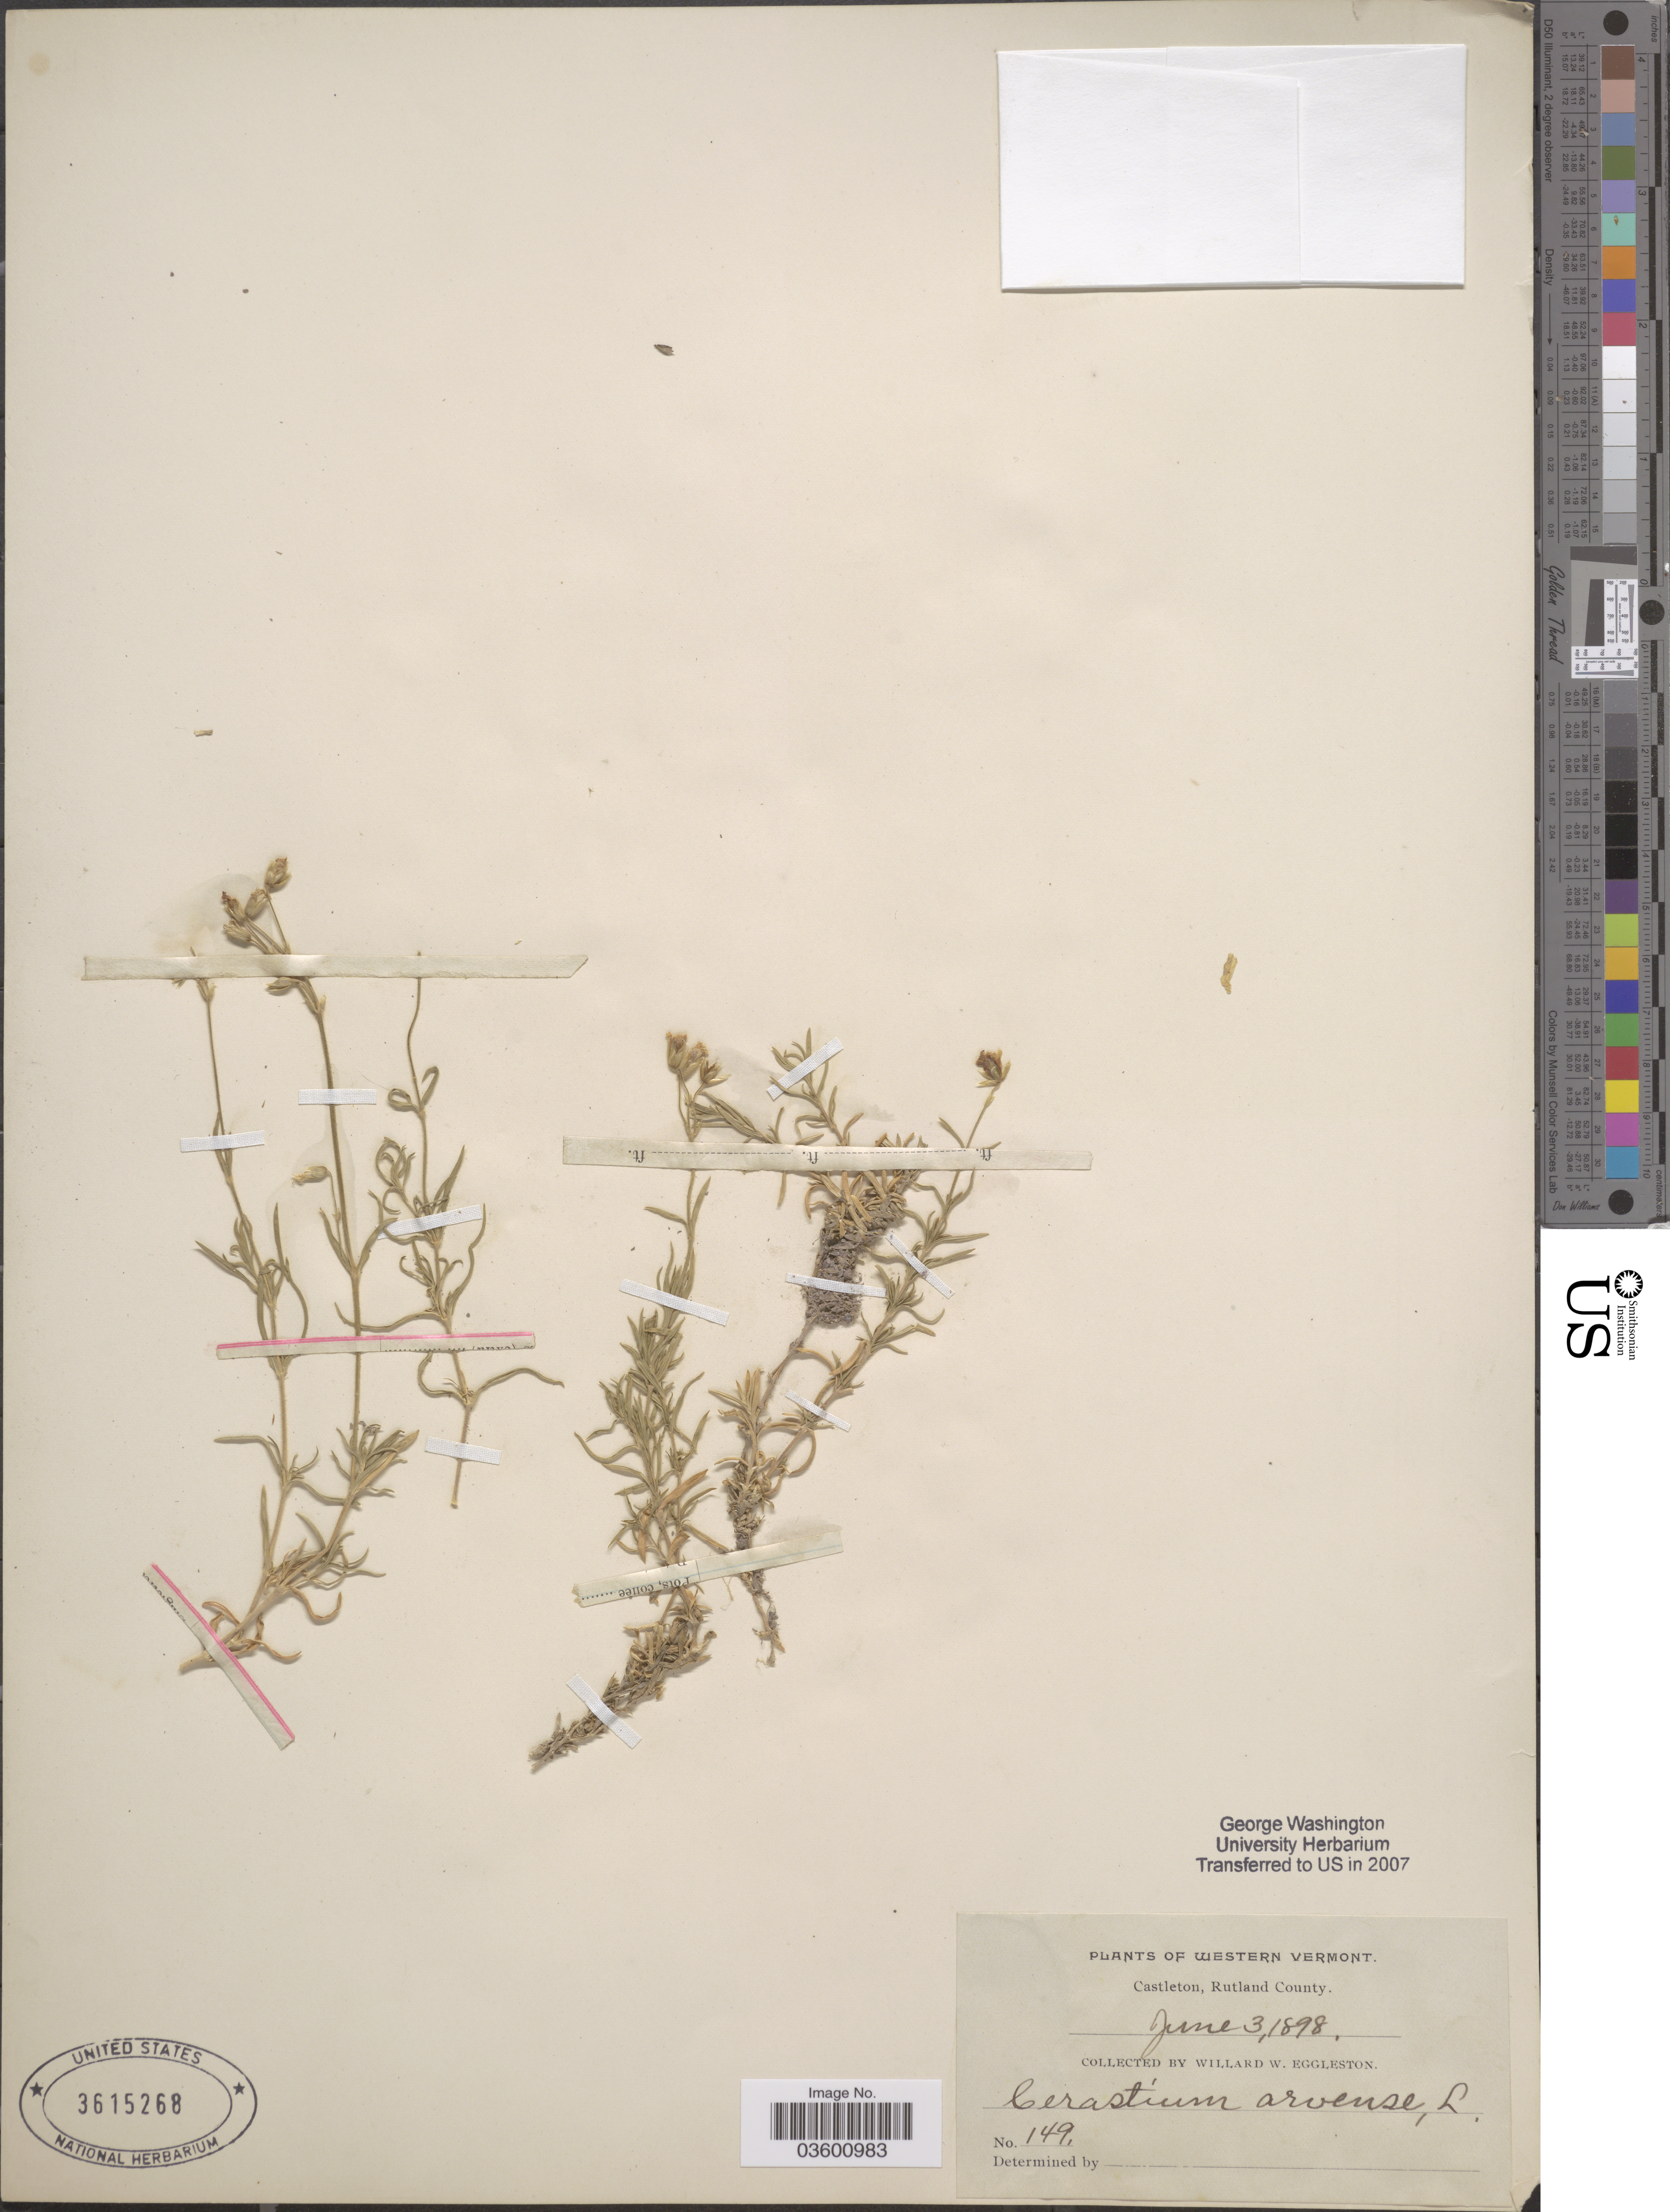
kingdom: Plantae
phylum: Tracheophyta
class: Magnoliopsida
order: Caryophyllales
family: Caryophyllaceae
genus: Cerastium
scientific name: Cerastium arvense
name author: L.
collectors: W. W. Eggleston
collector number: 149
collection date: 1898-06-03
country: United States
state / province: Vermont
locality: Western Vermont. Castlelon, Rutland County.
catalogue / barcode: US 3615268